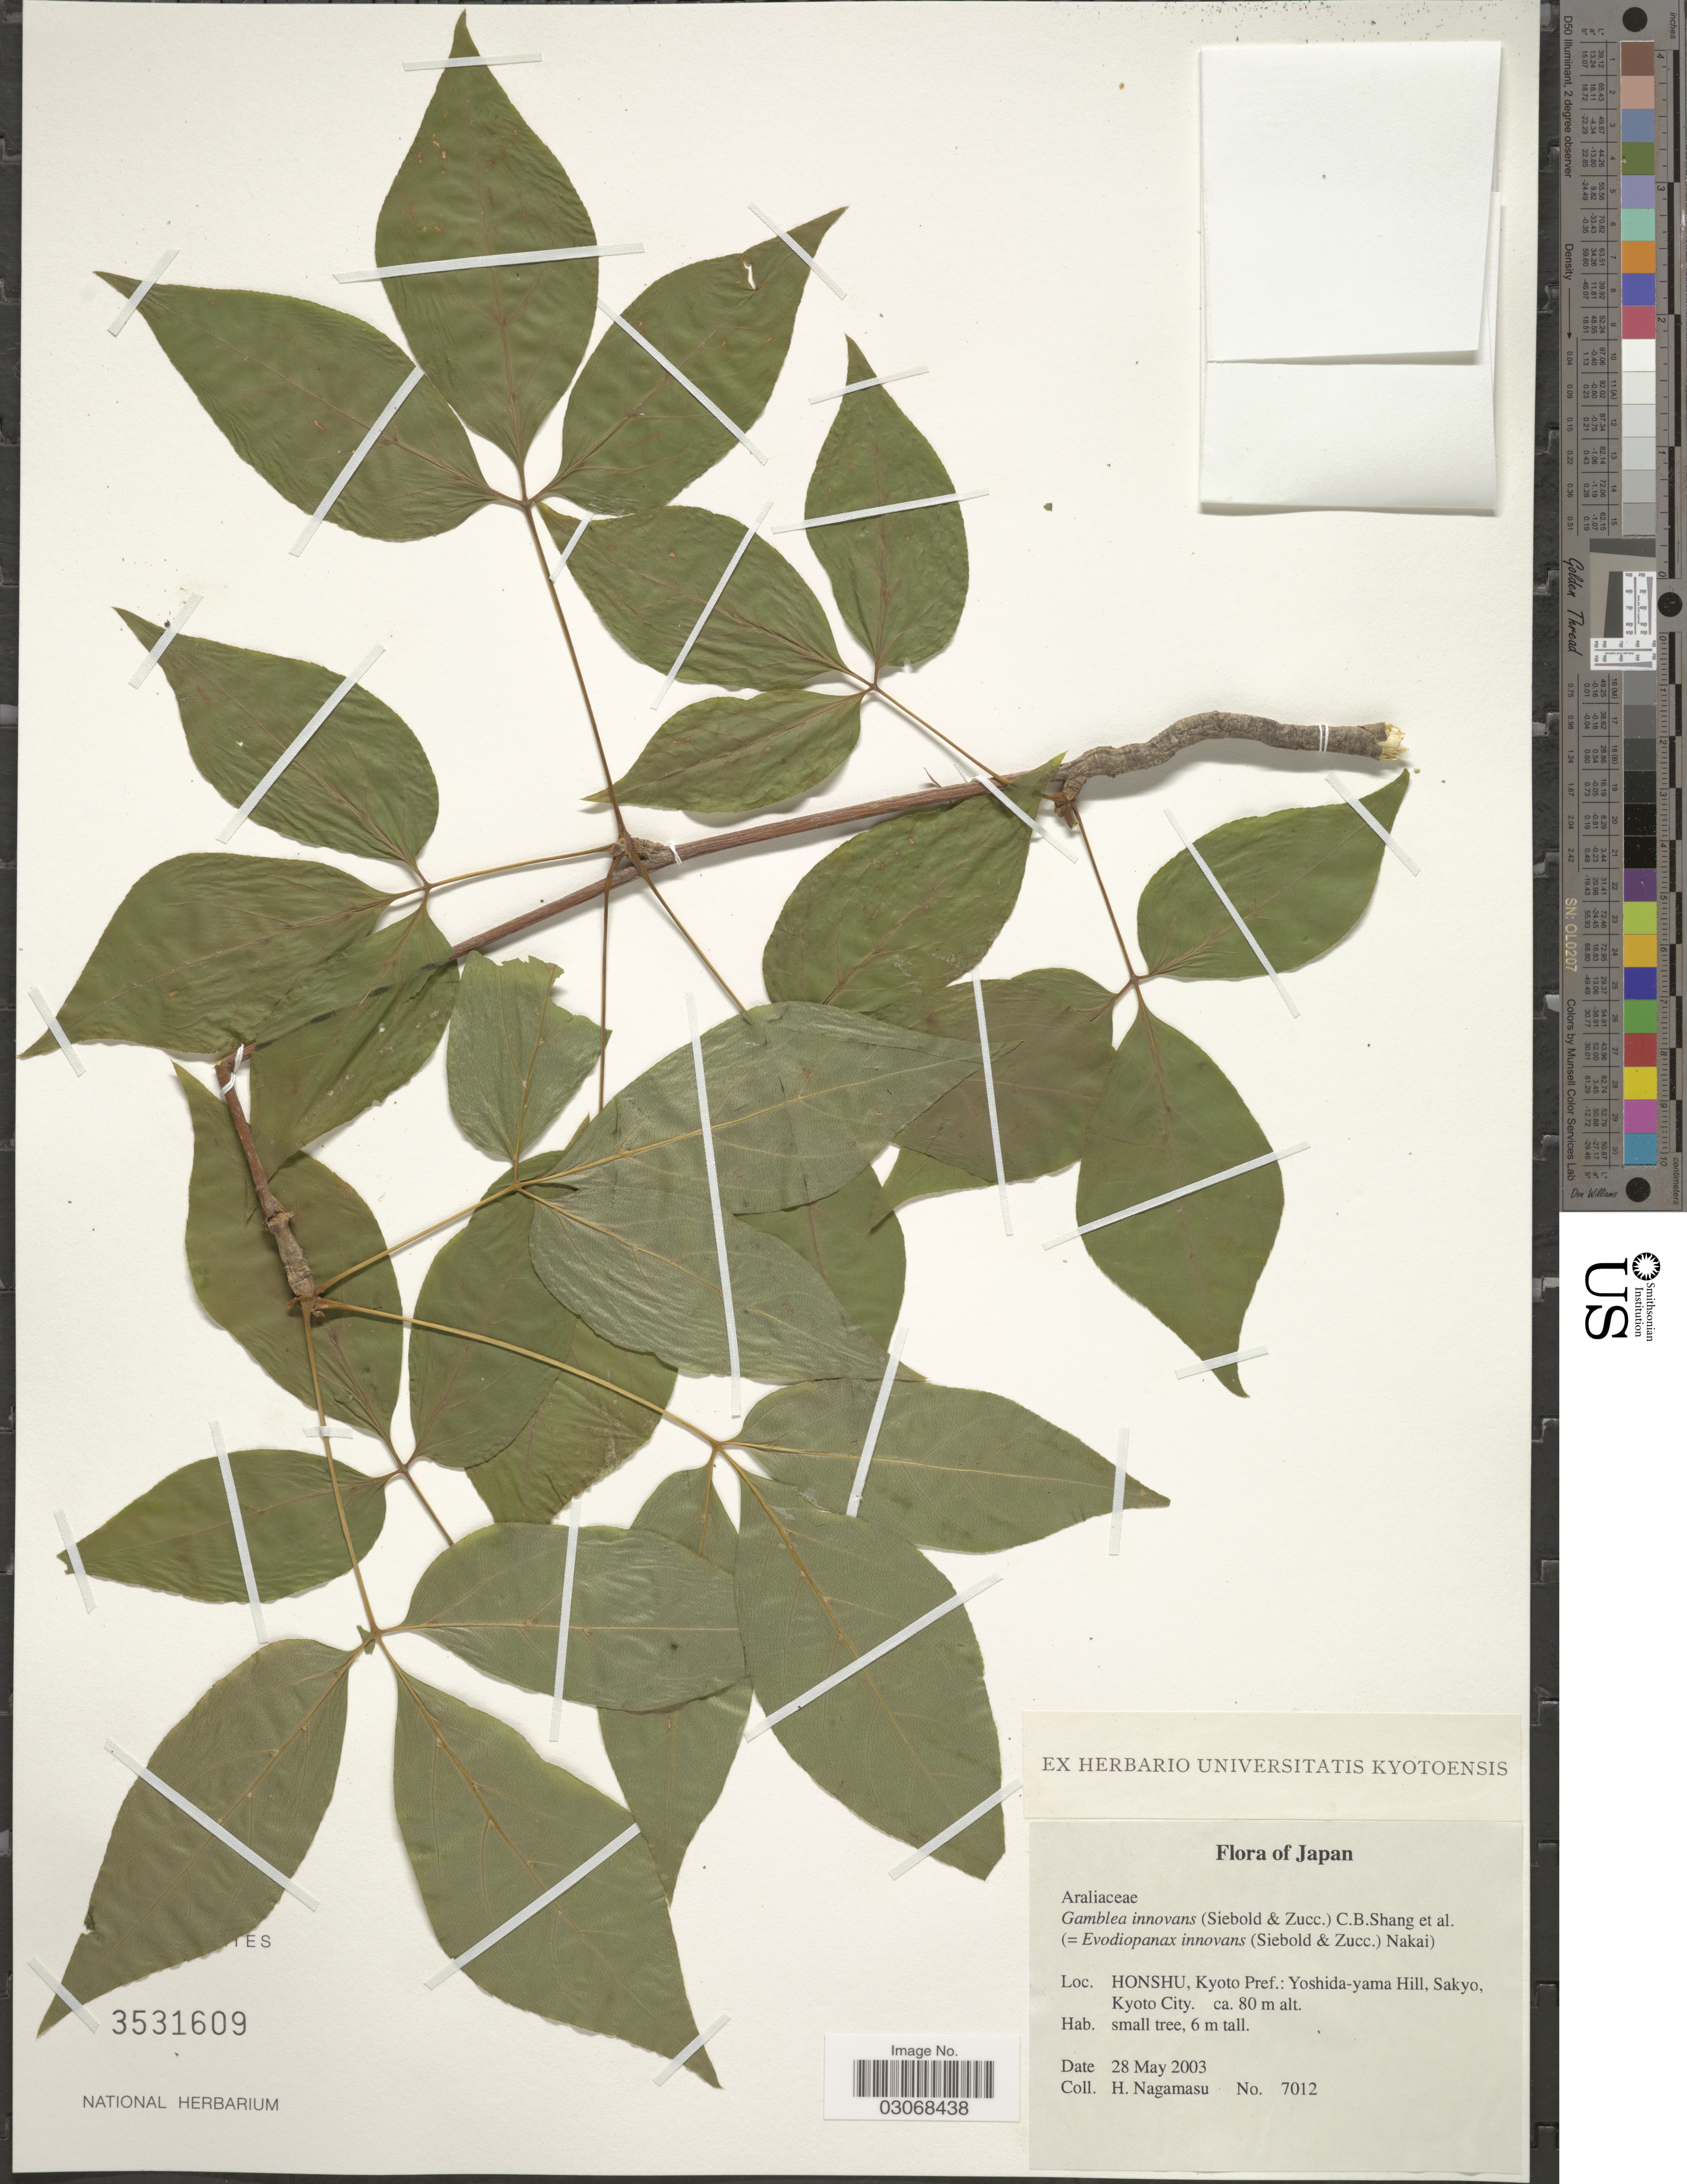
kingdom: Plantae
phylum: Tracheophyta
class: Magnoliopsida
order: Apiales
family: Araliaceae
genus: Gamblea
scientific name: Gamblea innovans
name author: (Siebold & Zucc.) C.B. Shang et al.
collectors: H. Nagamasu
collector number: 7012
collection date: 2003-05-28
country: Japan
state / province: Kyoto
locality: Honshu, Kyoto Pref.: Yoshida-yama Hill, Sakyo Kyoto City.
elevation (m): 80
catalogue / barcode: US 3531609